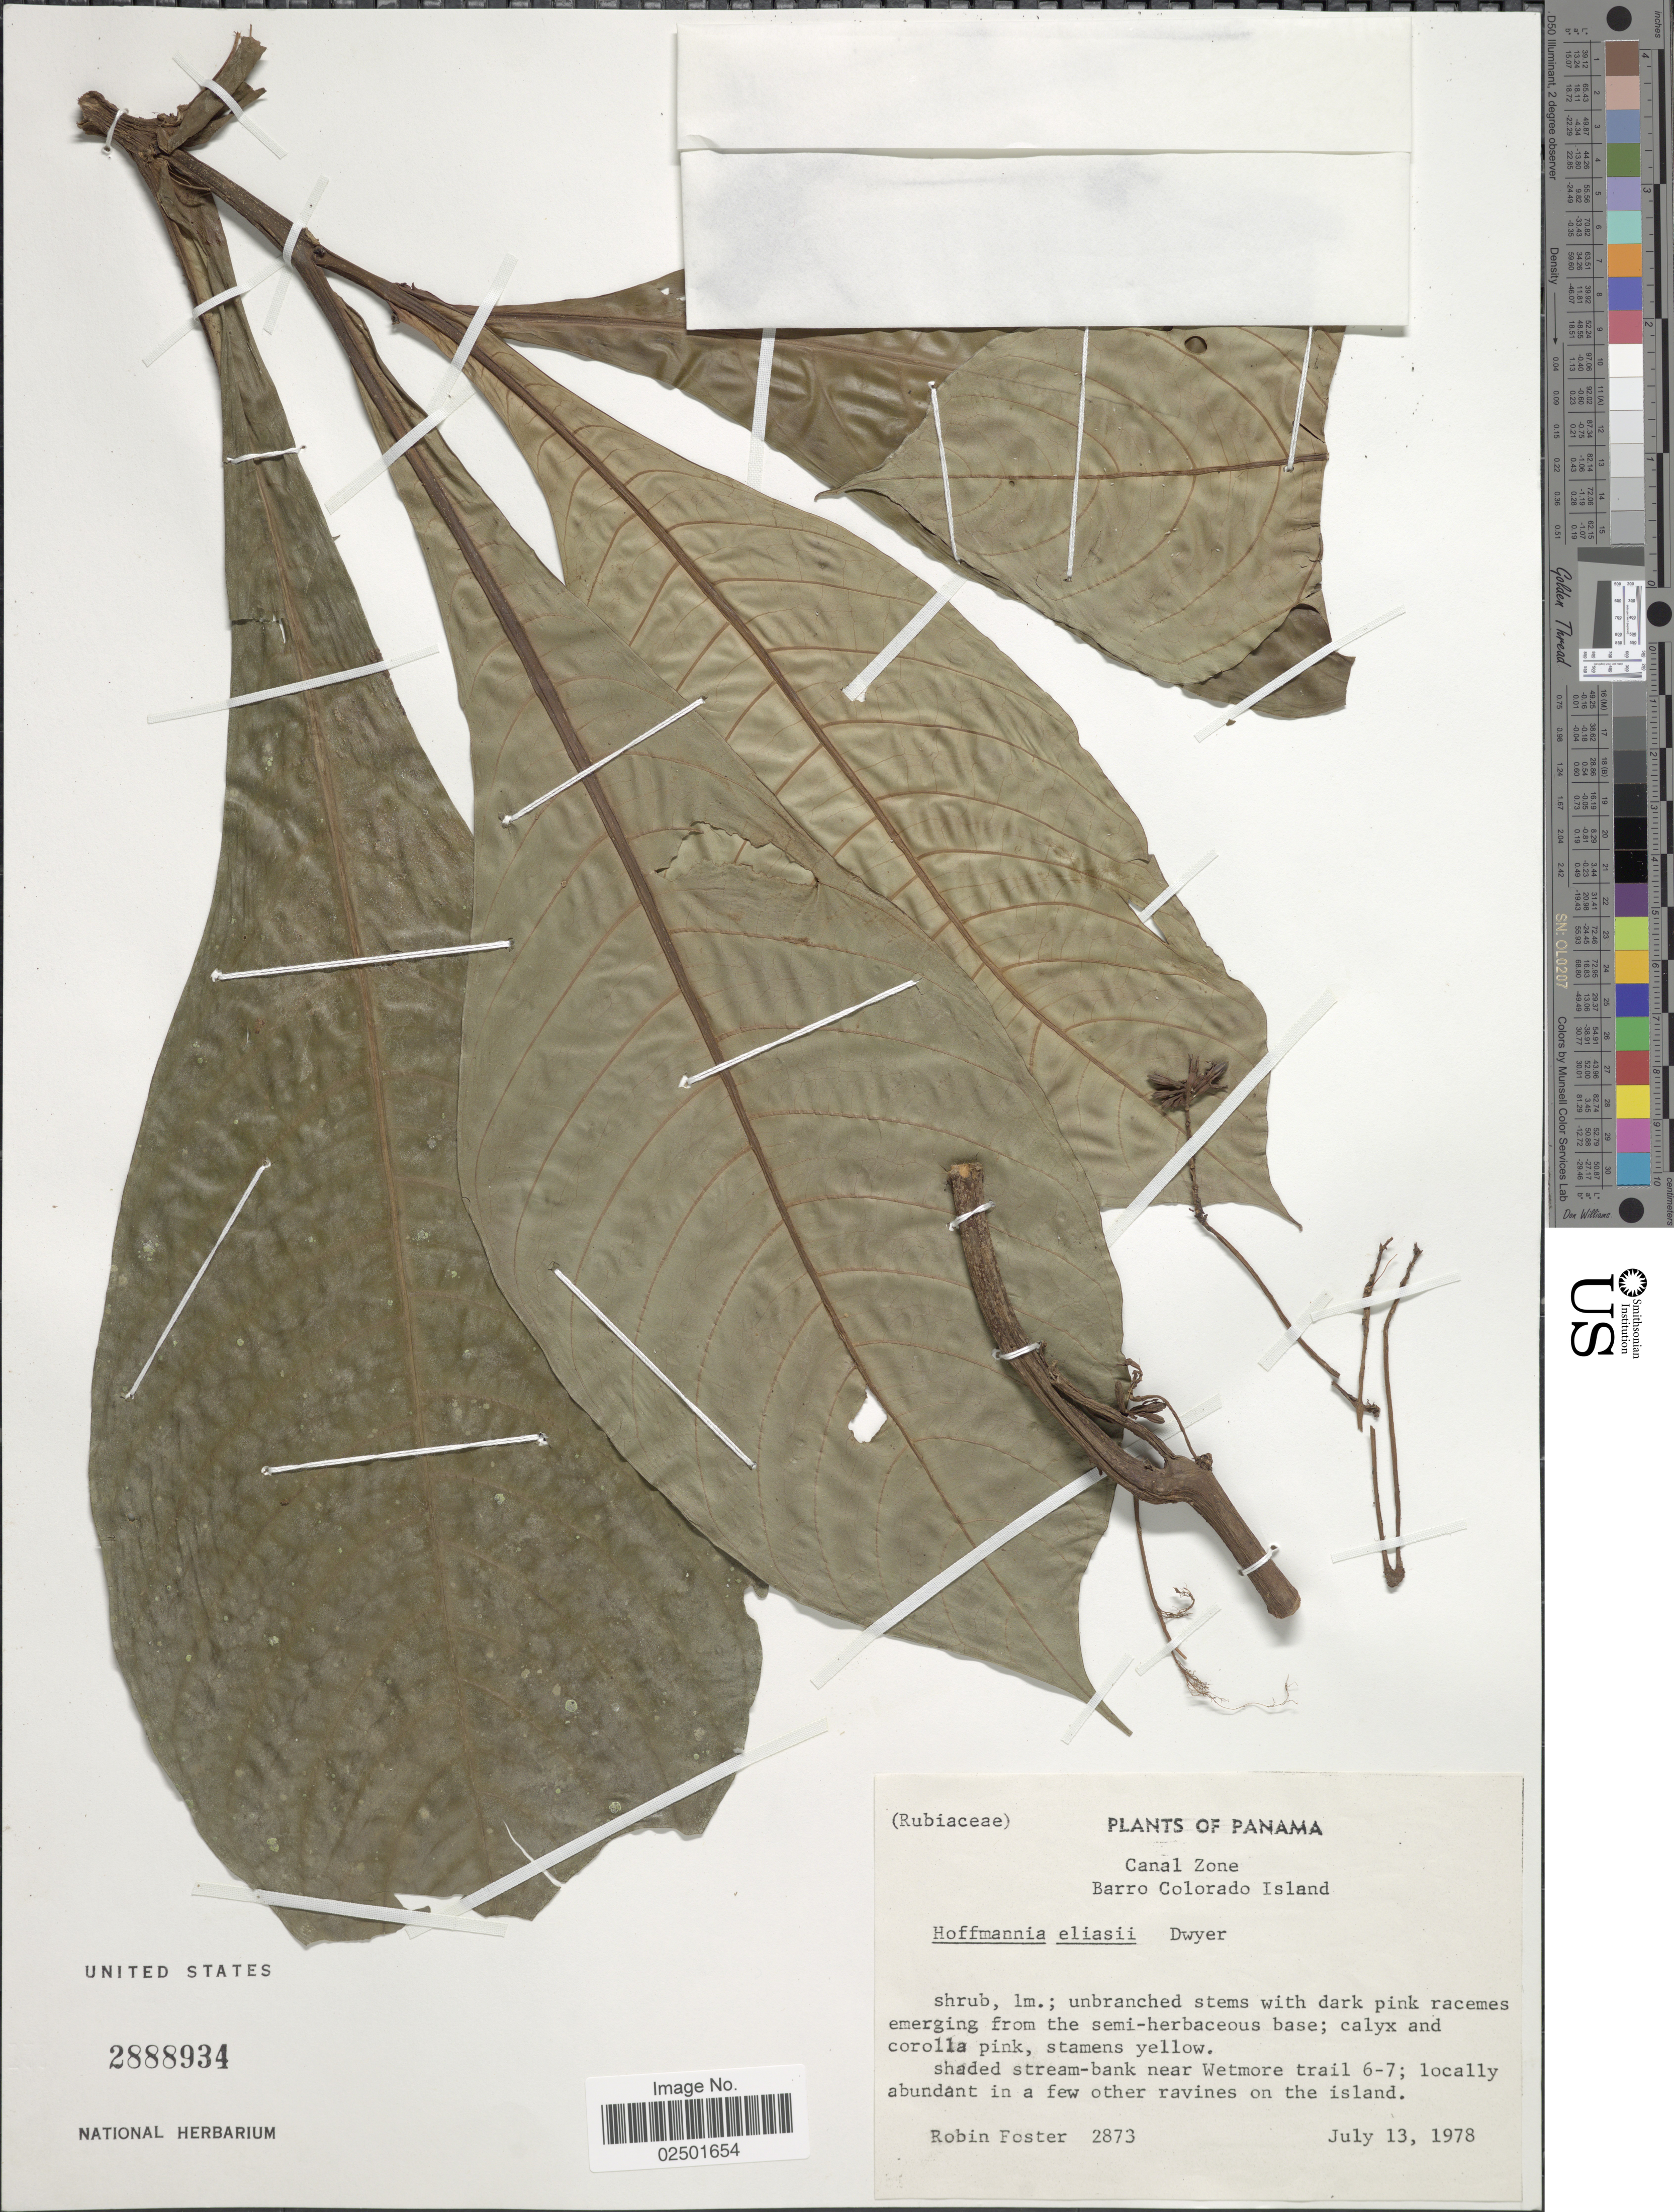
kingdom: Plantae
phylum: Tracheophyta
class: Magnoliopsida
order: Gentianales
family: Rubiaceae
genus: Hoffmannia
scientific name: Hoffmannia eliasii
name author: Dwyer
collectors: R. B. Foster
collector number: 2873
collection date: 1978-07-13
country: Panama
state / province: Panamá Oeste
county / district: Canal Zone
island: Barro Colorado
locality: Canal Zone Barro Colorado Island, shaded stream-bank near Wetmore trail 6-7; locally abundant in a few other ravines on the island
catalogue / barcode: US 2888934